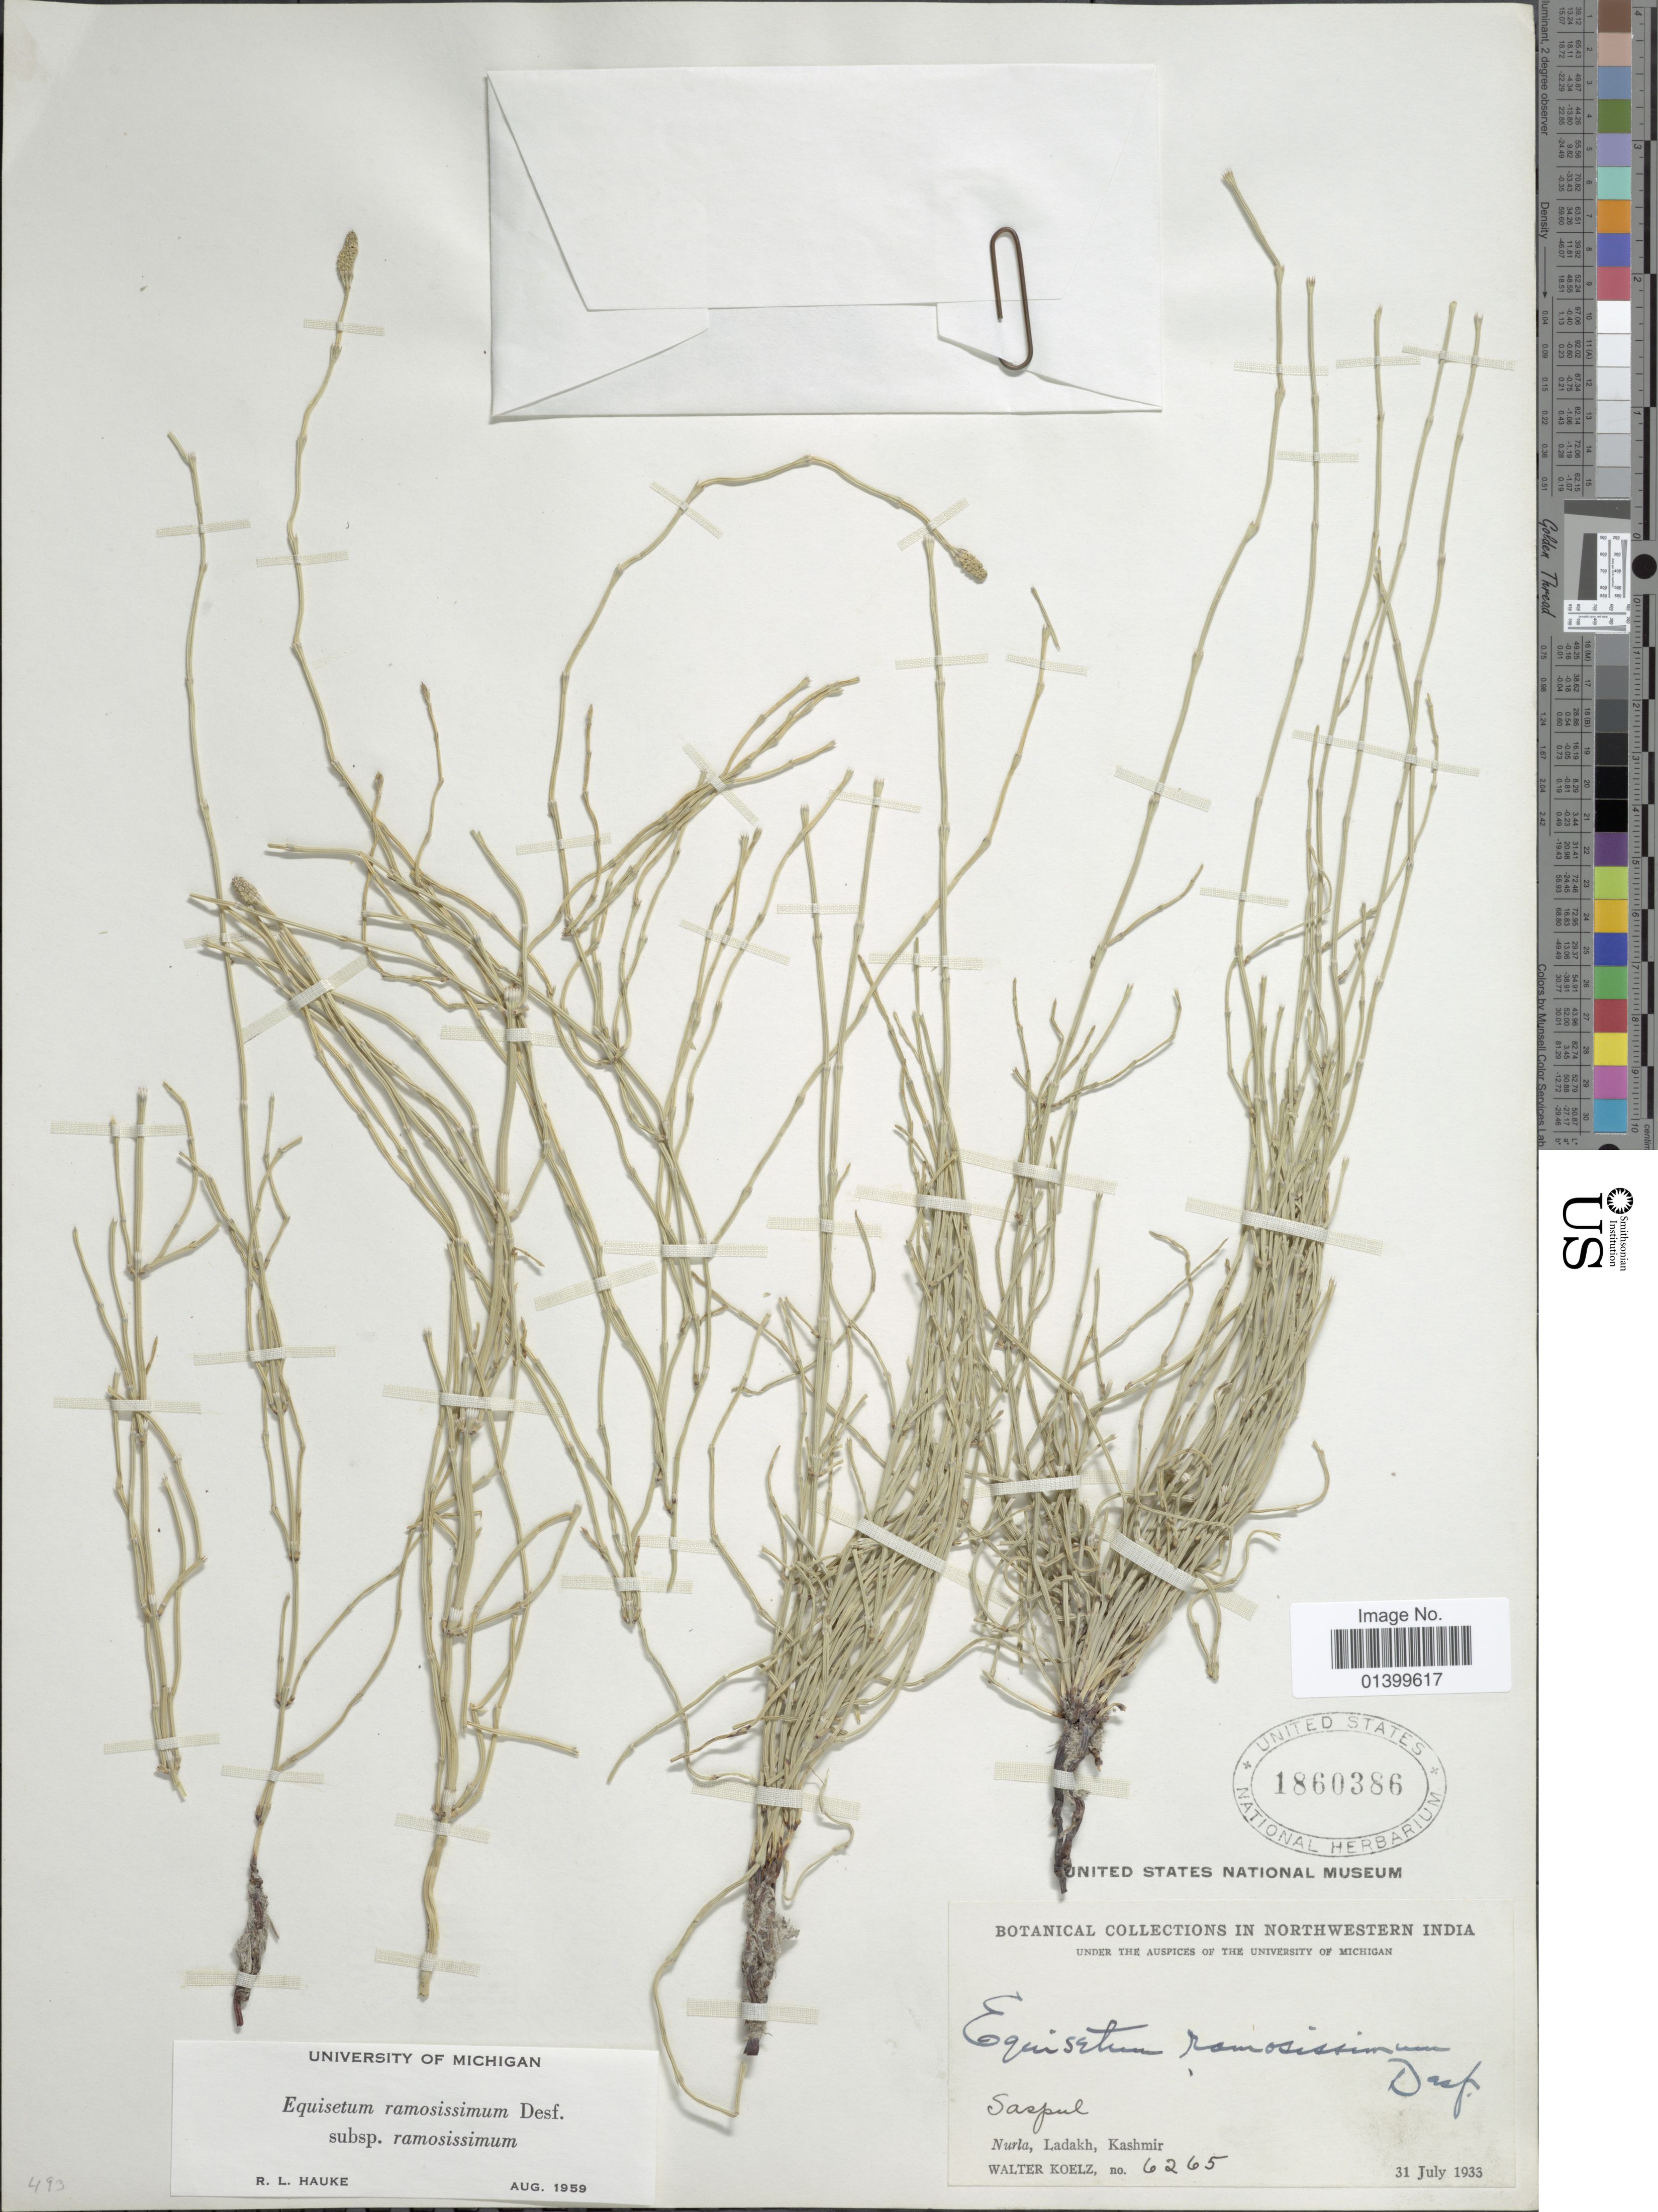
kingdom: Plantae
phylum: Tracheophyta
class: Polypodiopsida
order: Equisetales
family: Equisetaceae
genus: Equisetum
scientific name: Equisetum ramosissimum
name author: Desf.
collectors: W. N. Koelz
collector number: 6265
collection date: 1933-07-31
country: India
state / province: Jammu and Kashmir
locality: Northwestern India, Saspul, Nurla, Ladakh, Kashmir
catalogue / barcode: US 1860386